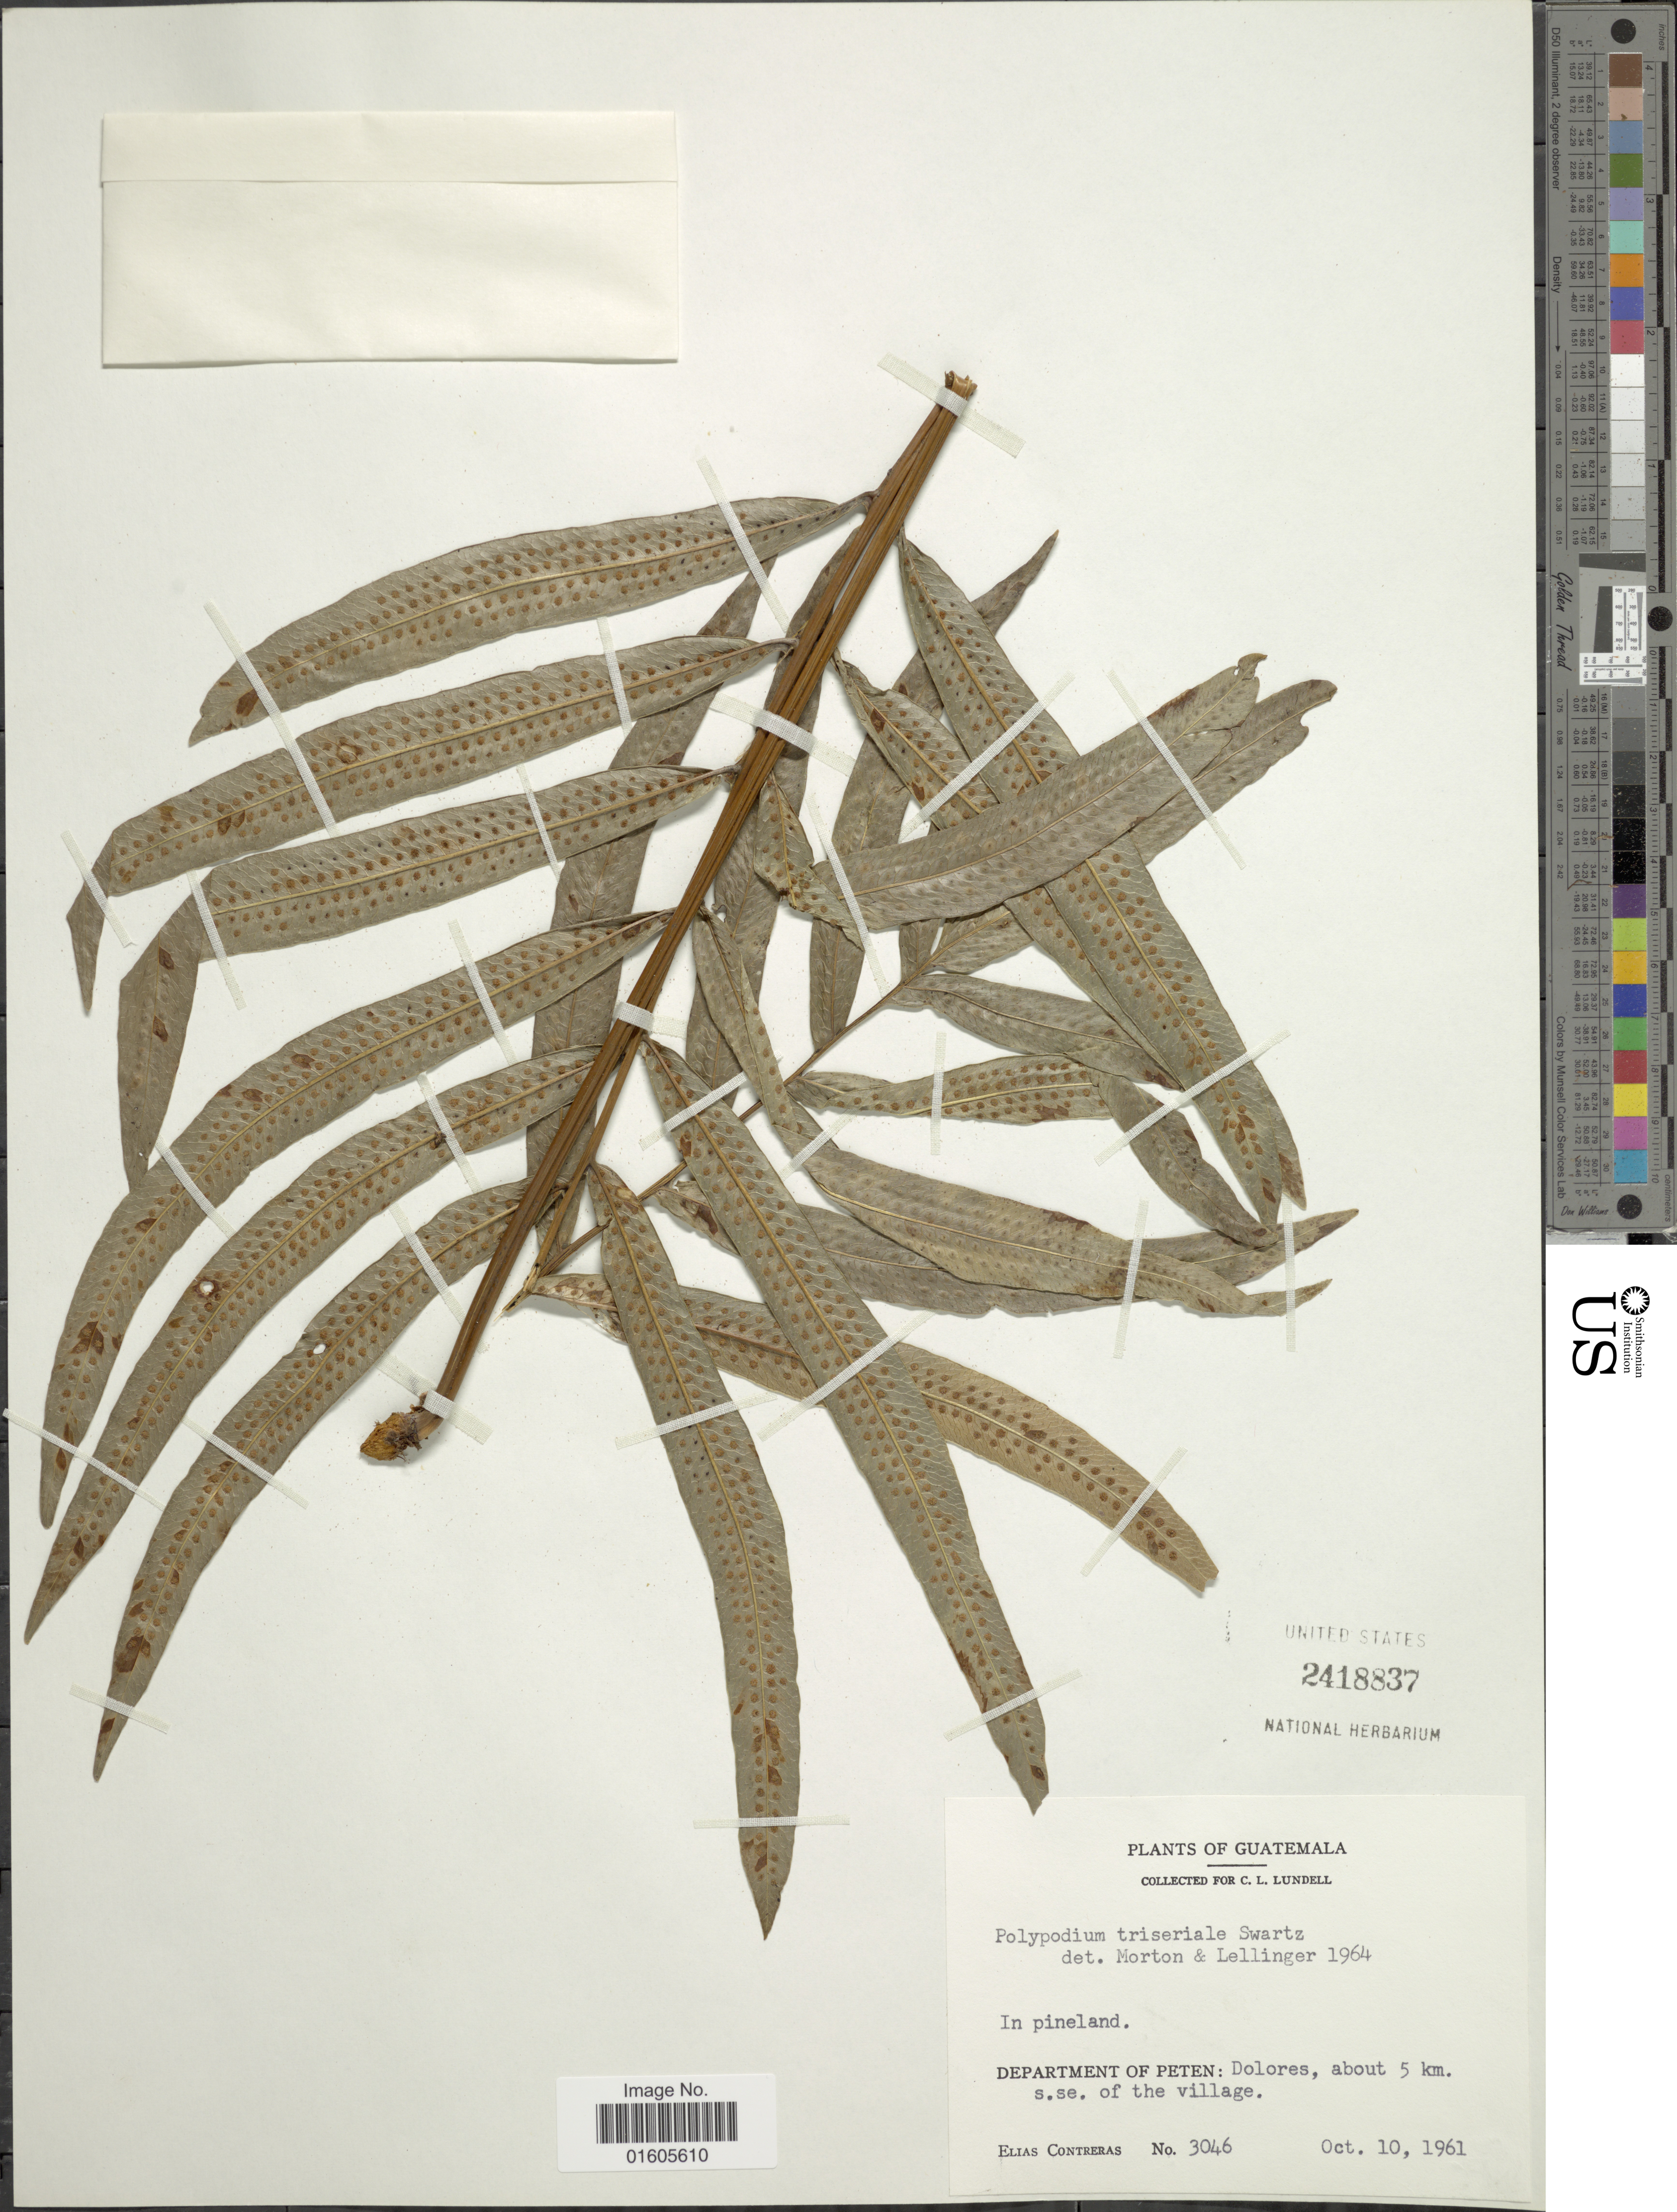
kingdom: Plantae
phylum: Tracheophyta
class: Polypodiopsida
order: Polypodiales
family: Polypodiaceae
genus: Serpocaulon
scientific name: Serpocaulon triseriale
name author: (Sw.) A.R. Sm.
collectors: E. Contreras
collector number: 3046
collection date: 1961-10-10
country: Guatemala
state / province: El Petén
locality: Department of Peten: Dolores, about 5 km. s.se of the village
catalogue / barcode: US 2418837